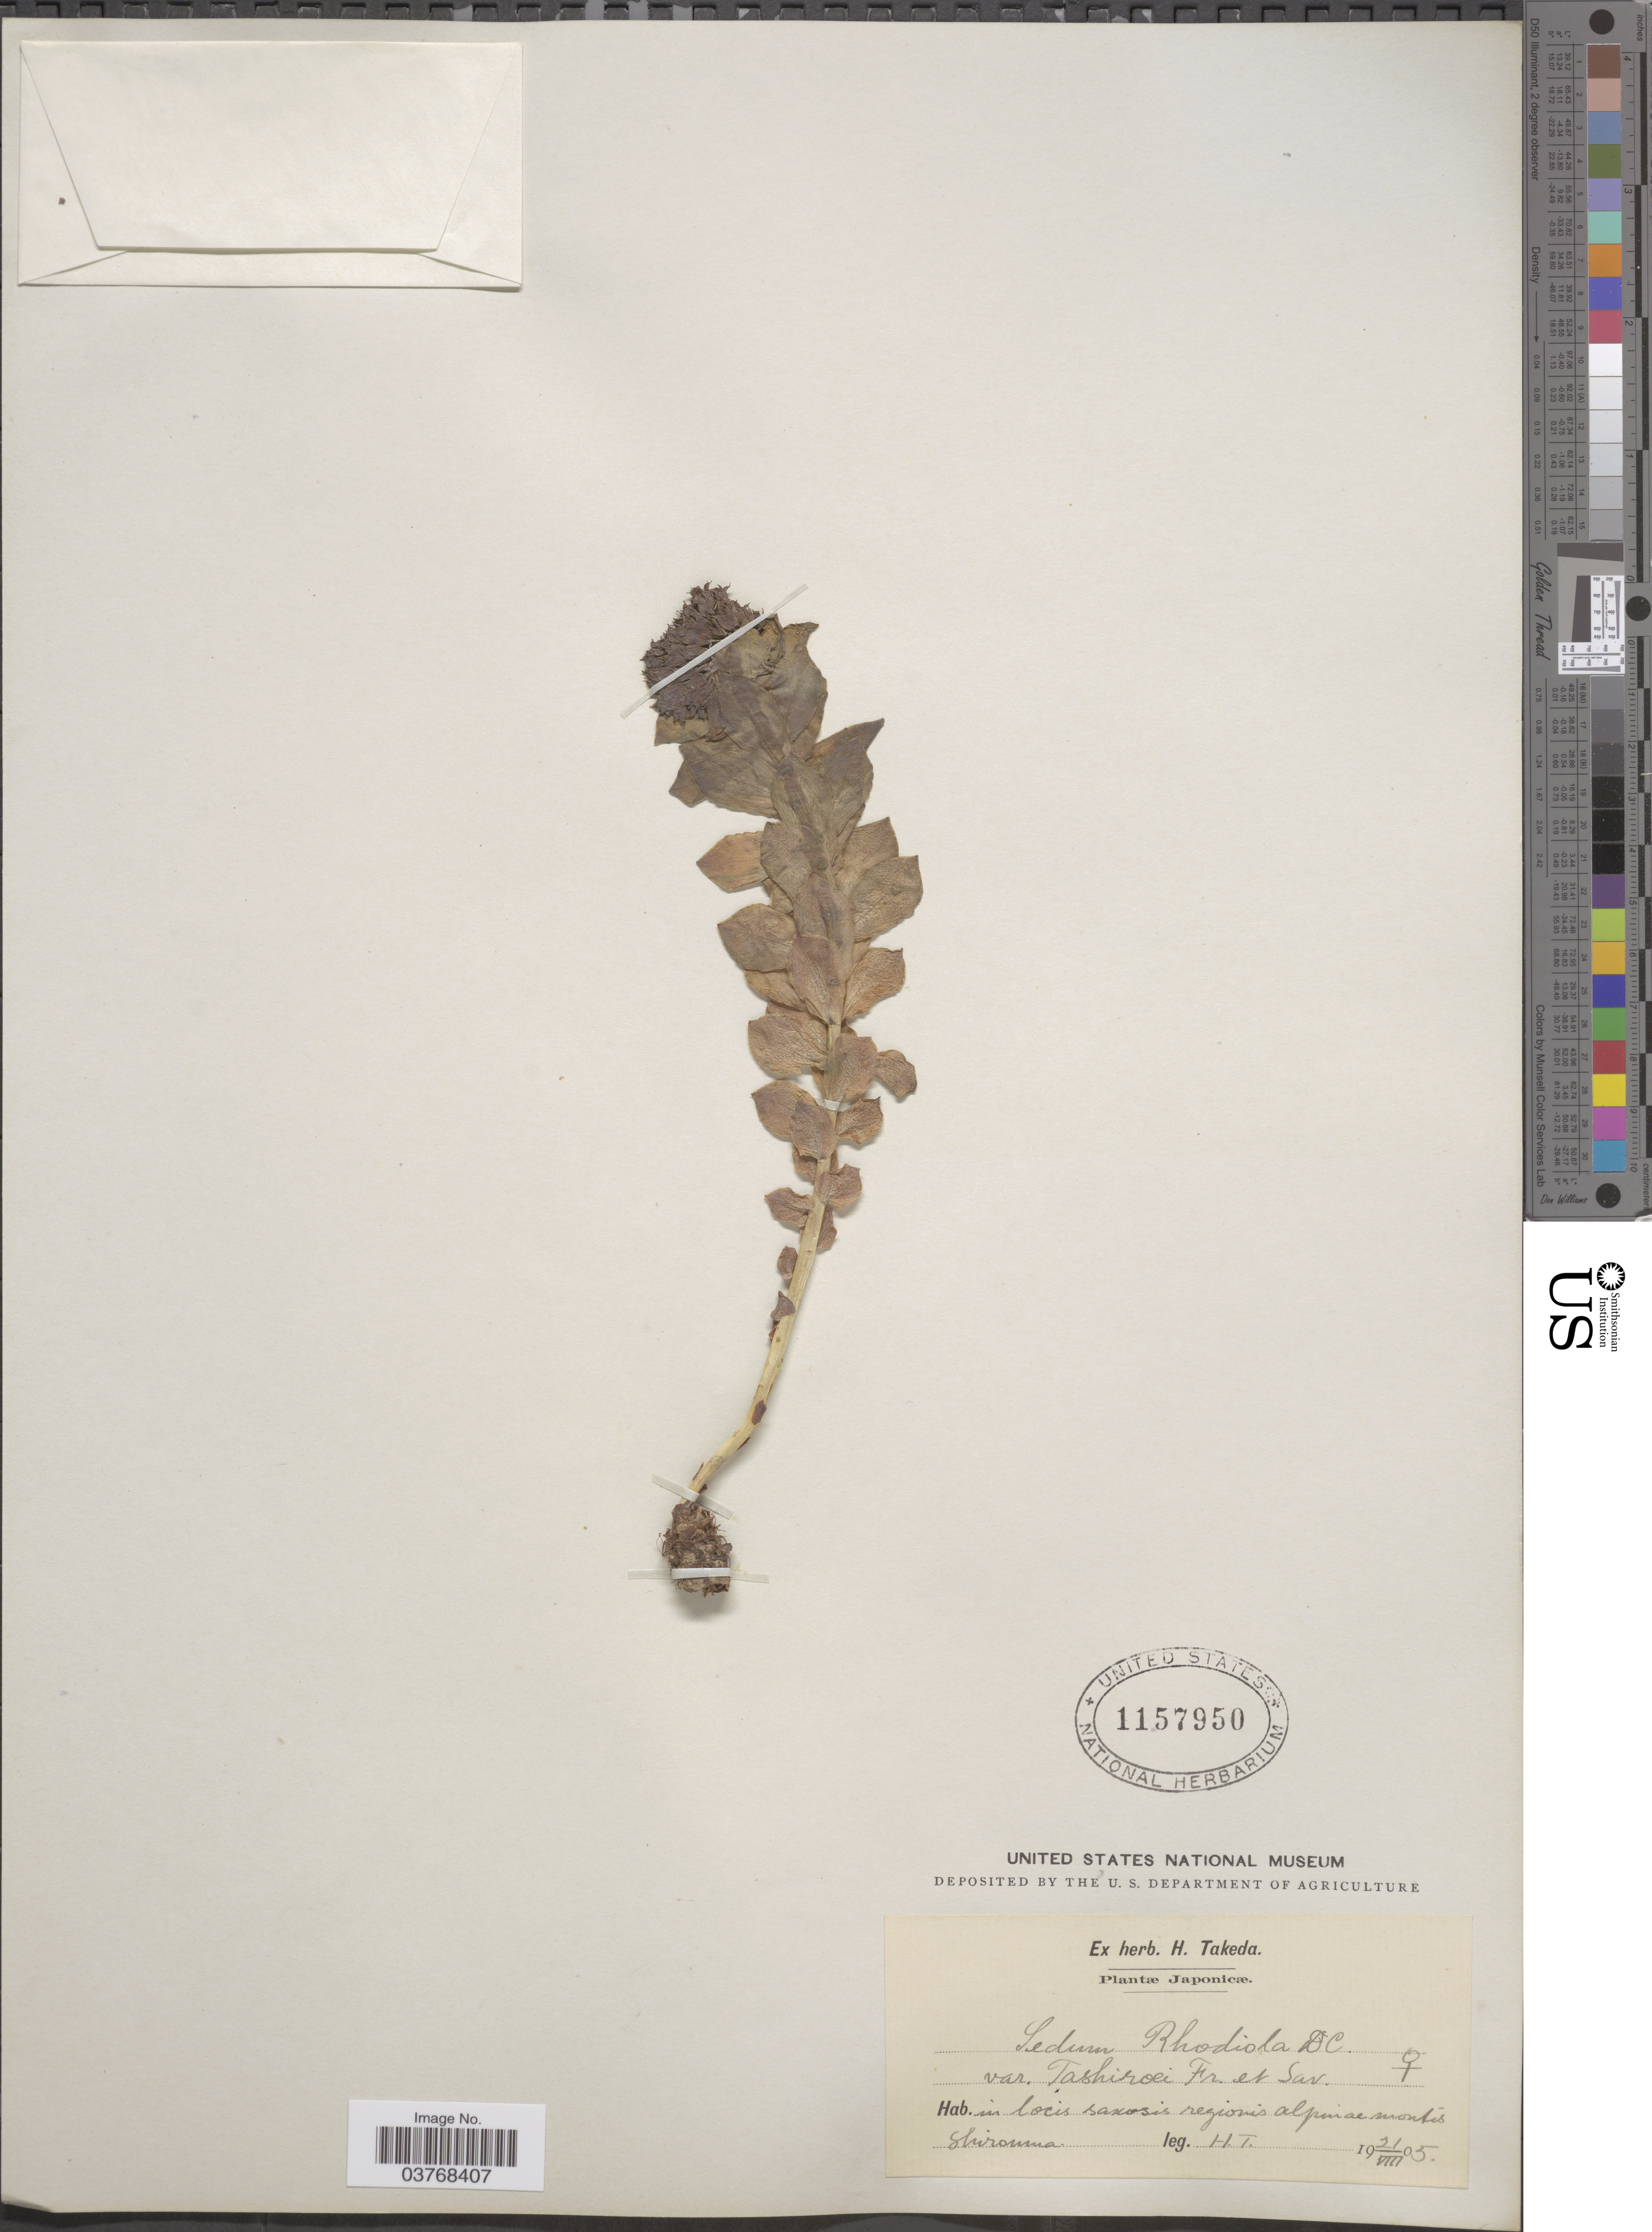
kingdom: Plantae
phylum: Tracheophyta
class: Magnoliopsida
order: Saxifragales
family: Crassulaceae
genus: Rhodiola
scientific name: Rhodiola rosea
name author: L.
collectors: H. Takeda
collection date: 1905-08-21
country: Japan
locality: In locis saxosis regionis alpinae montés Shirouma.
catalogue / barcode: US 1157950